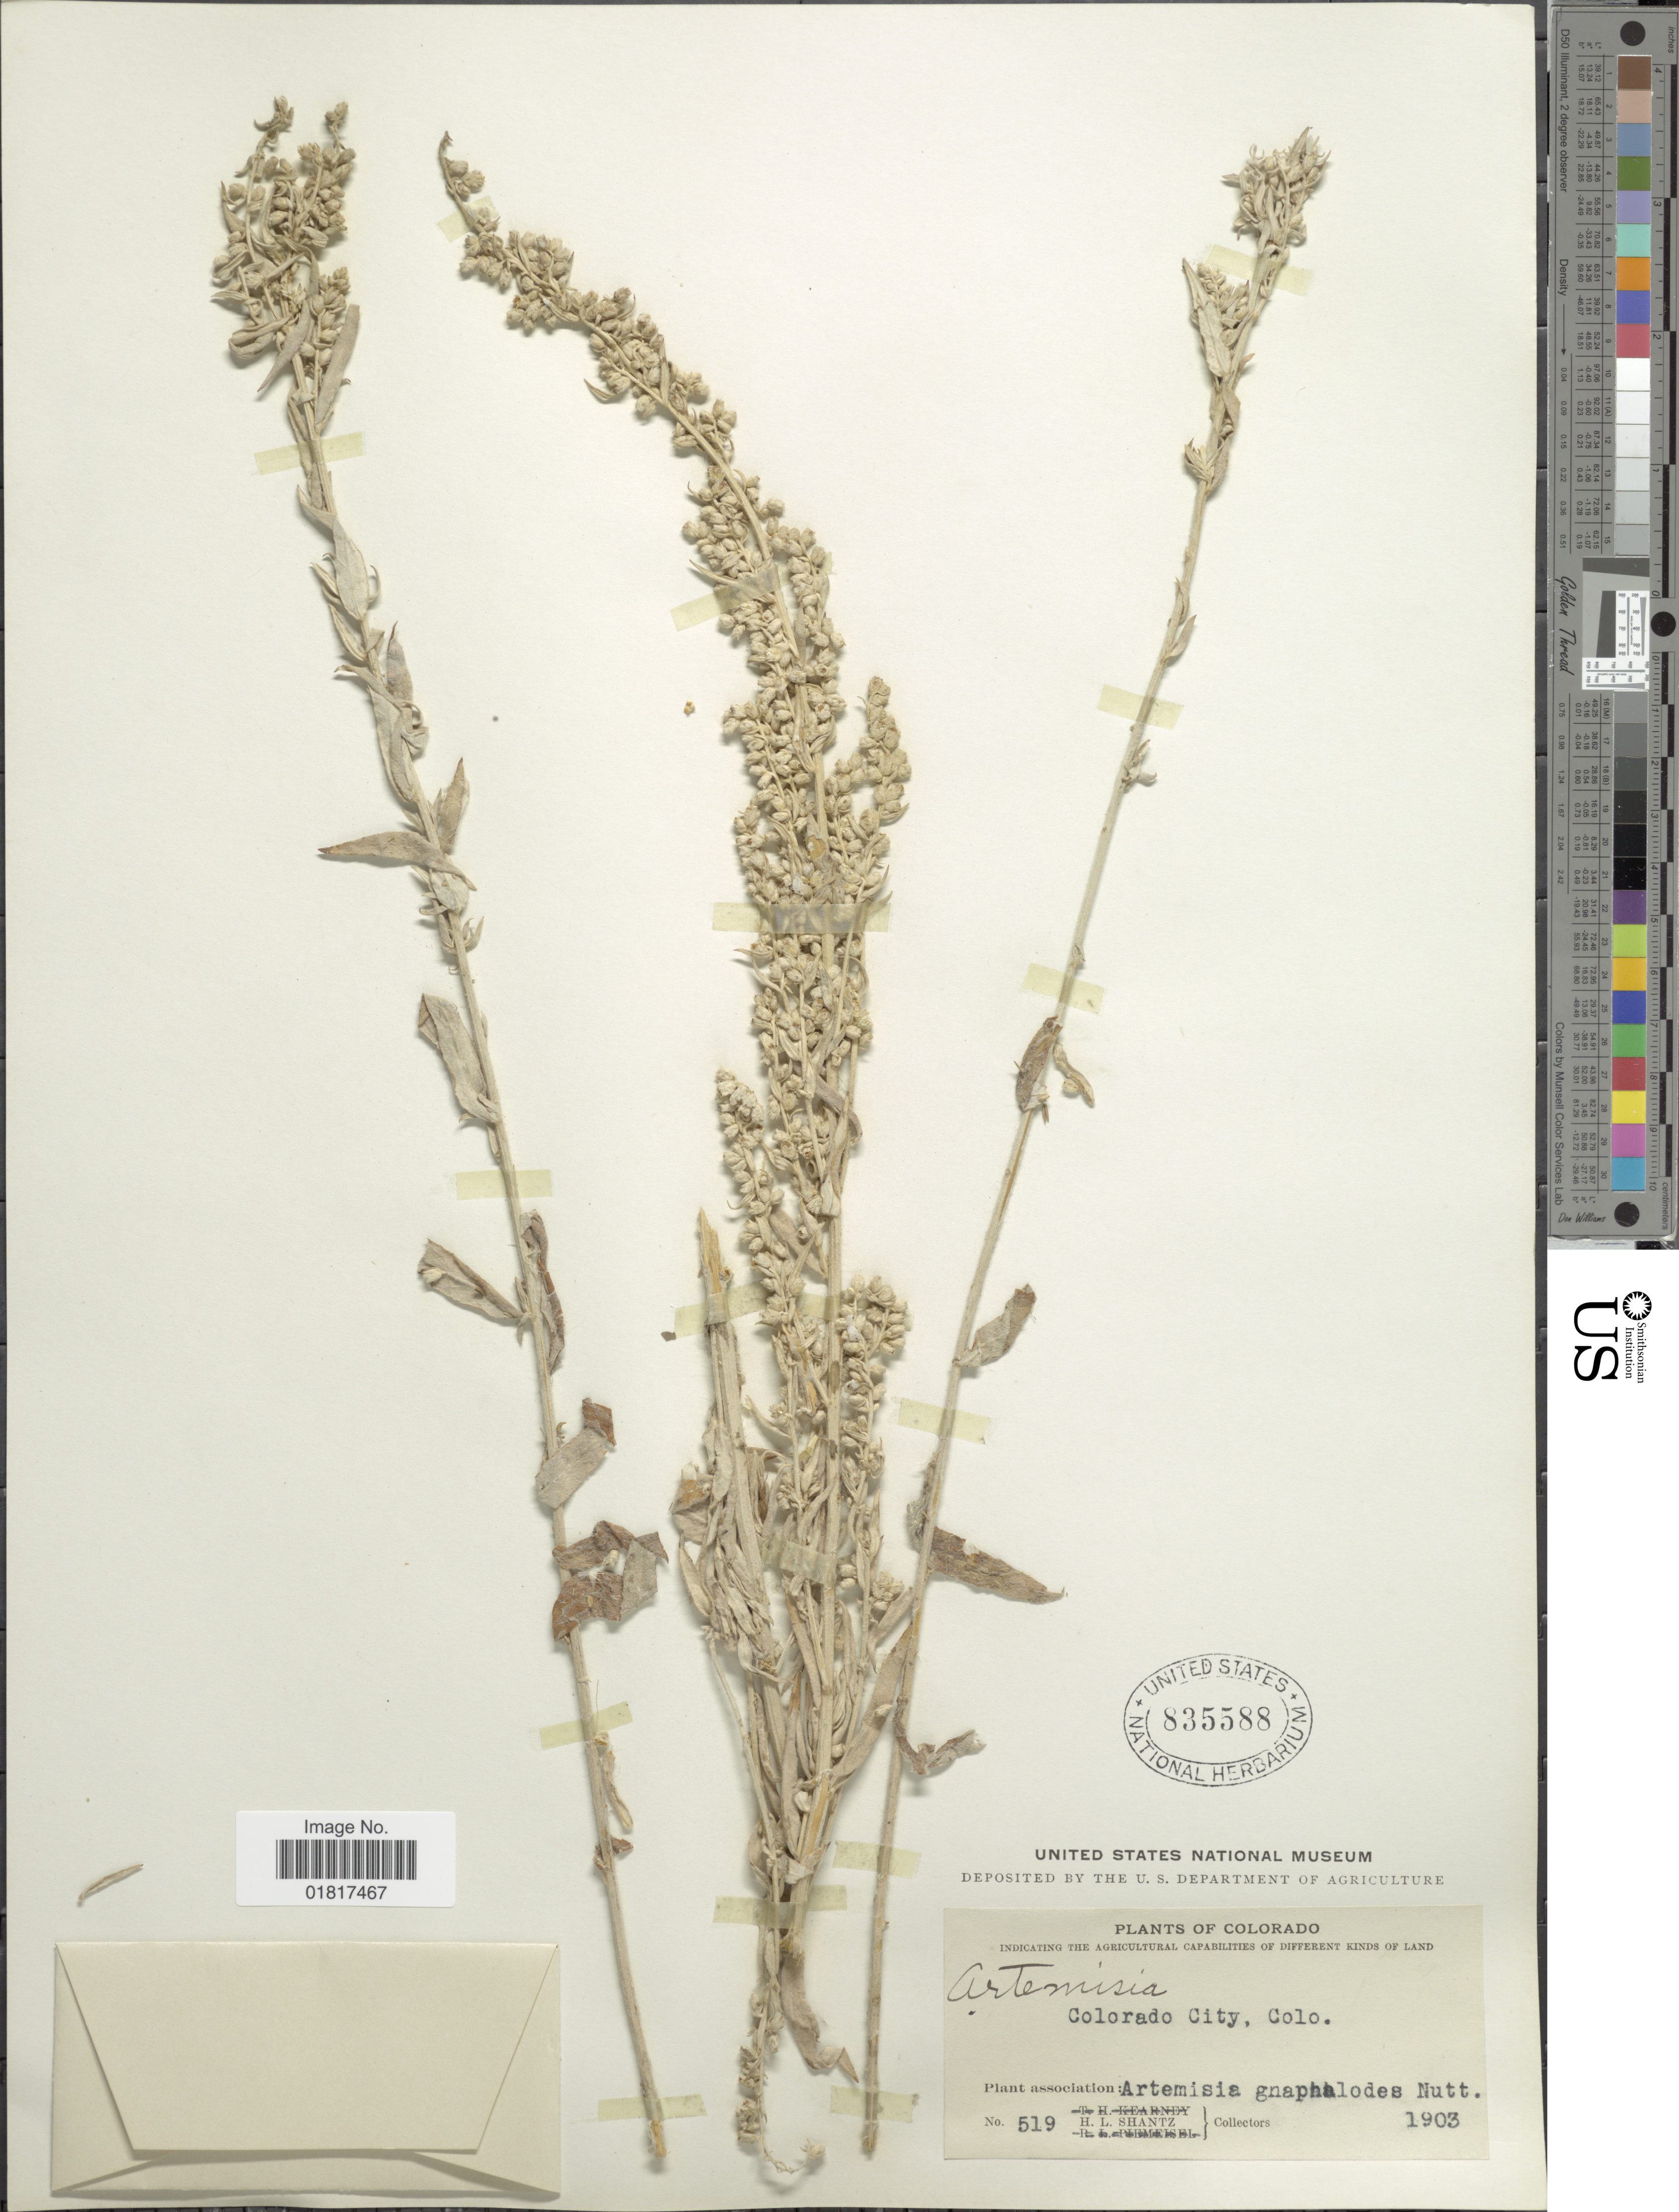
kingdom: Plantae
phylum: Tracheophyta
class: Magnoliopsida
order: Asterales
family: Asteraceae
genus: Artemisia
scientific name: Artemisia sp.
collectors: H. Shantz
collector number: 519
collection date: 1903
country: United States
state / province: Colorado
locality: Colorado City, Col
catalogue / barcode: US 835588